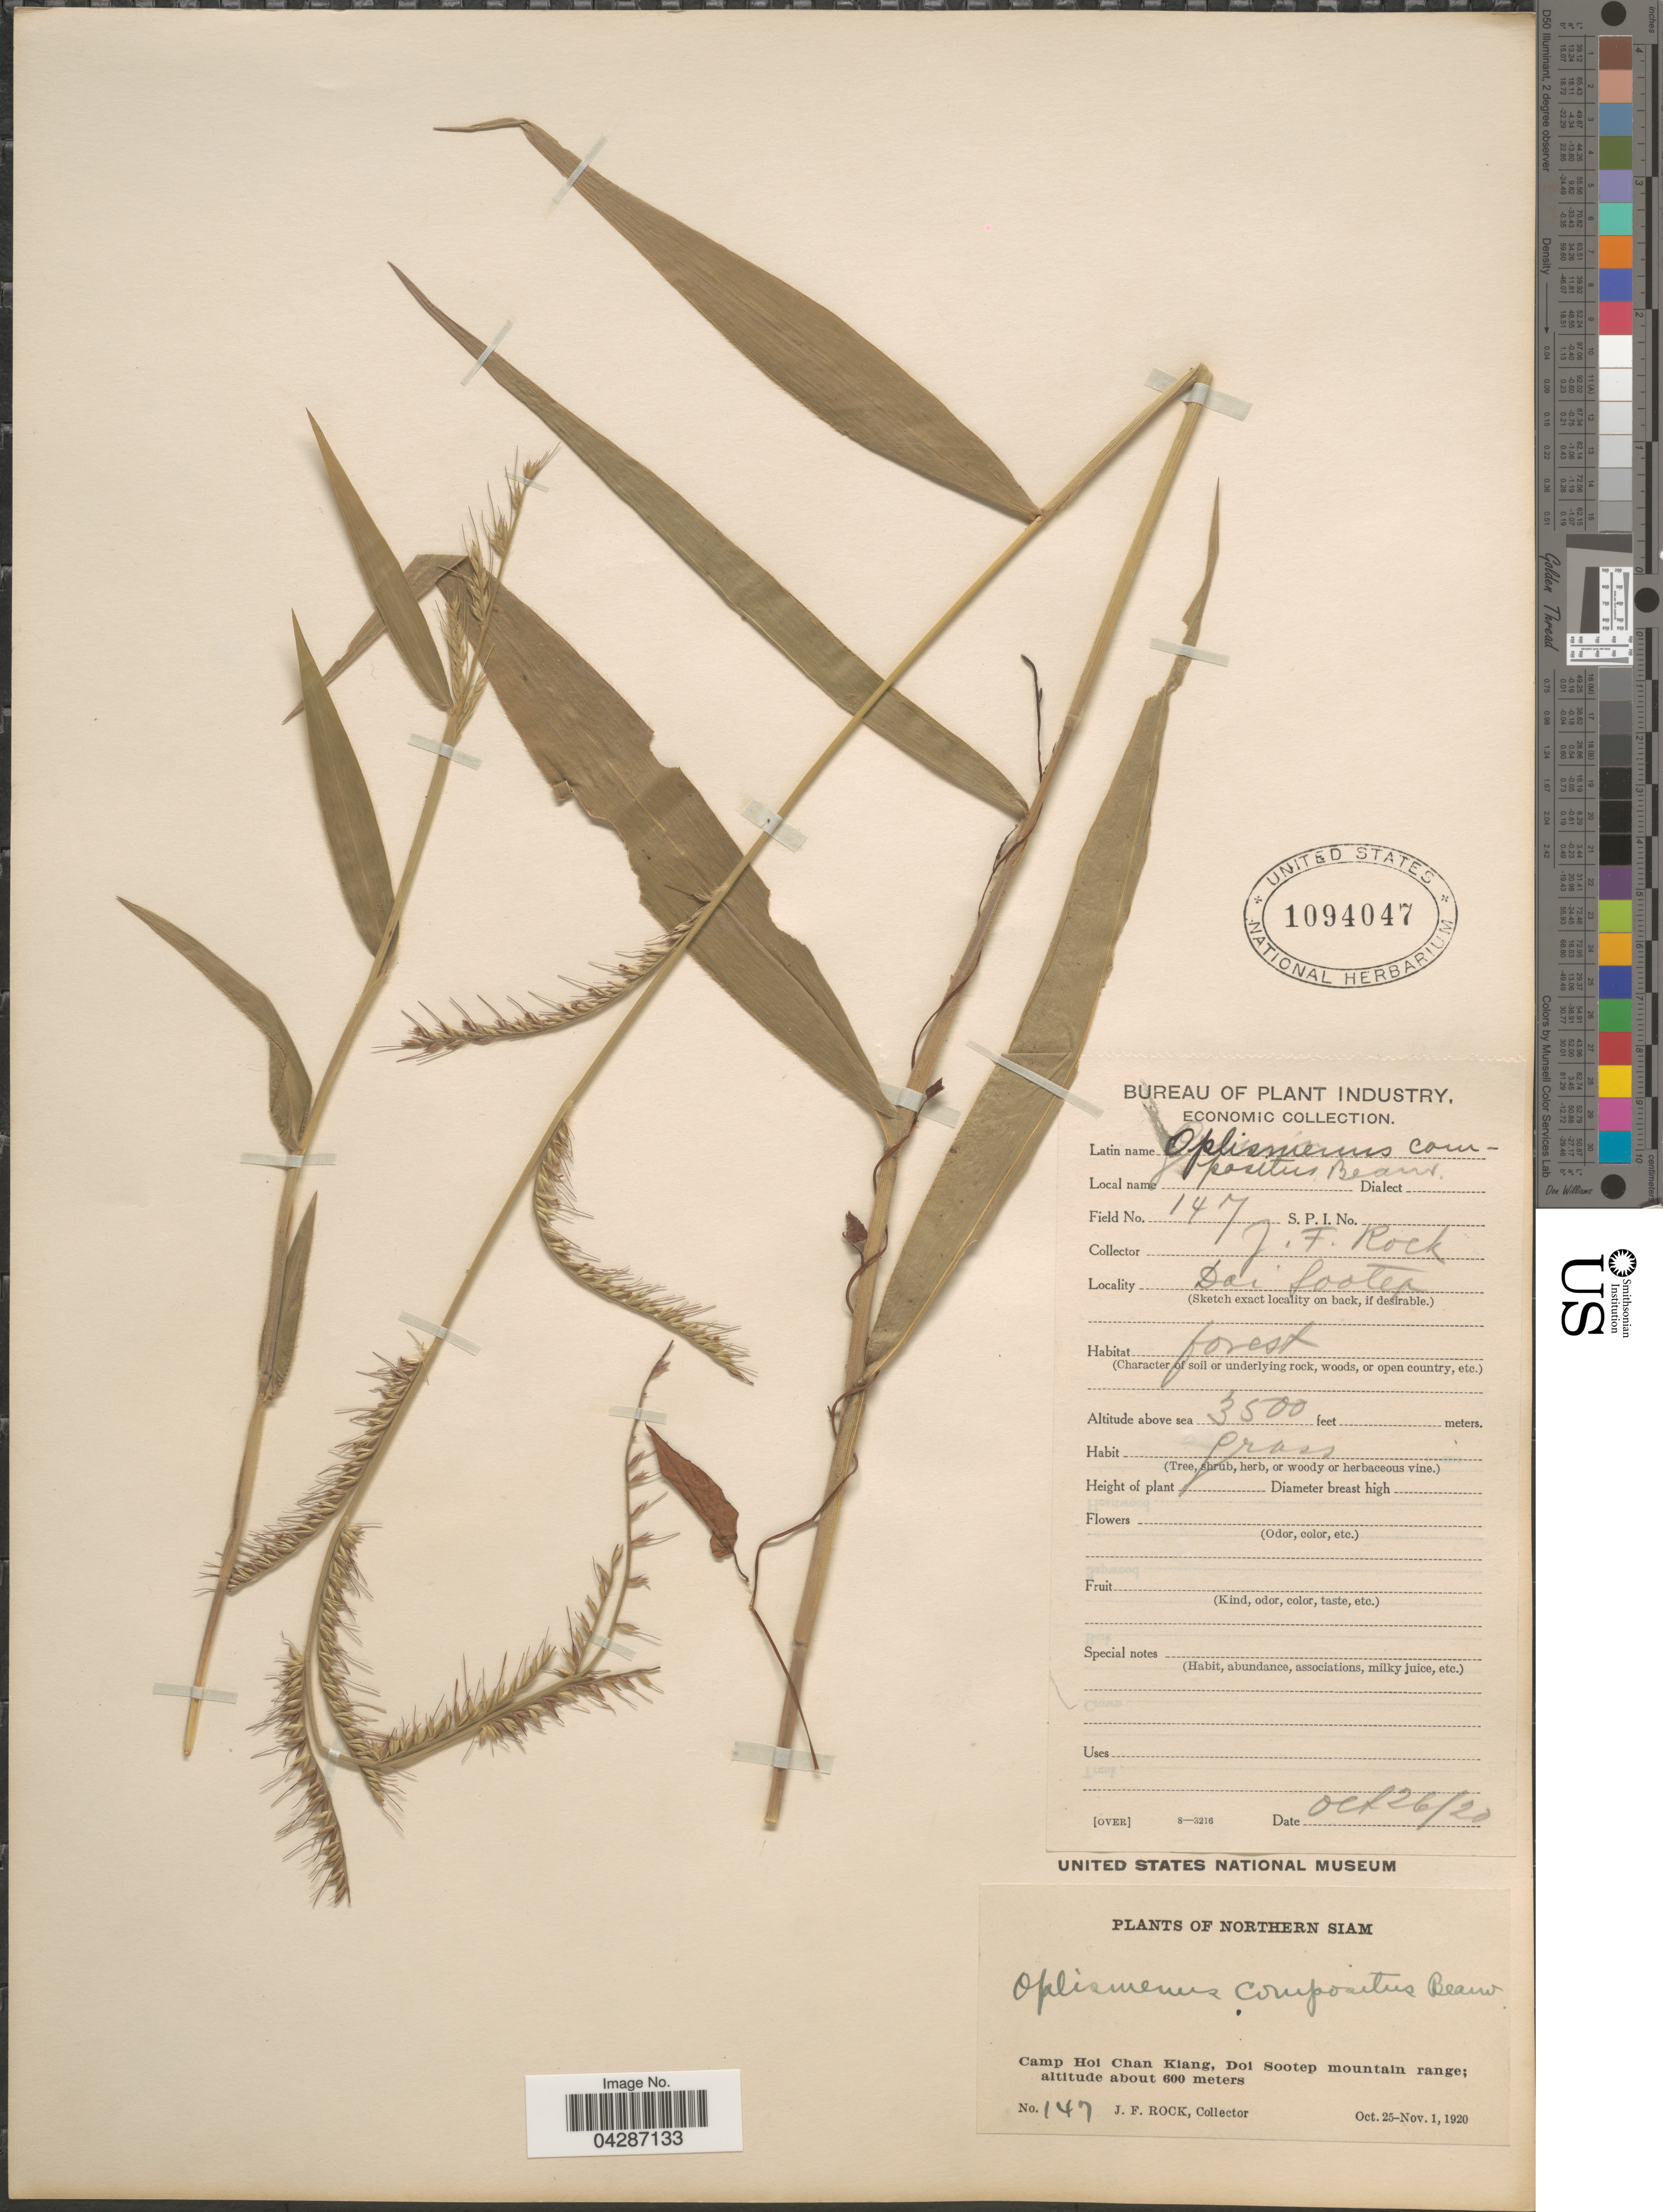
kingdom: Plantae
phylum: Tracheophyta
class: Liliopsida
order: Poales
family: Poaceae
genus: Oplismenus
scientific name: Oplismenus compositus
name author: (L.) P. Beauv.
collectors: J. Rock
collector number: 147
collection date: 1920-10-25/1920-11-01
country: Thailand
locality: Northern Siam. Camp Hoi Chan Kiang, Doi Sootep mountain range.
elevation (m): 1067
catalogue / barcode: US 1094047